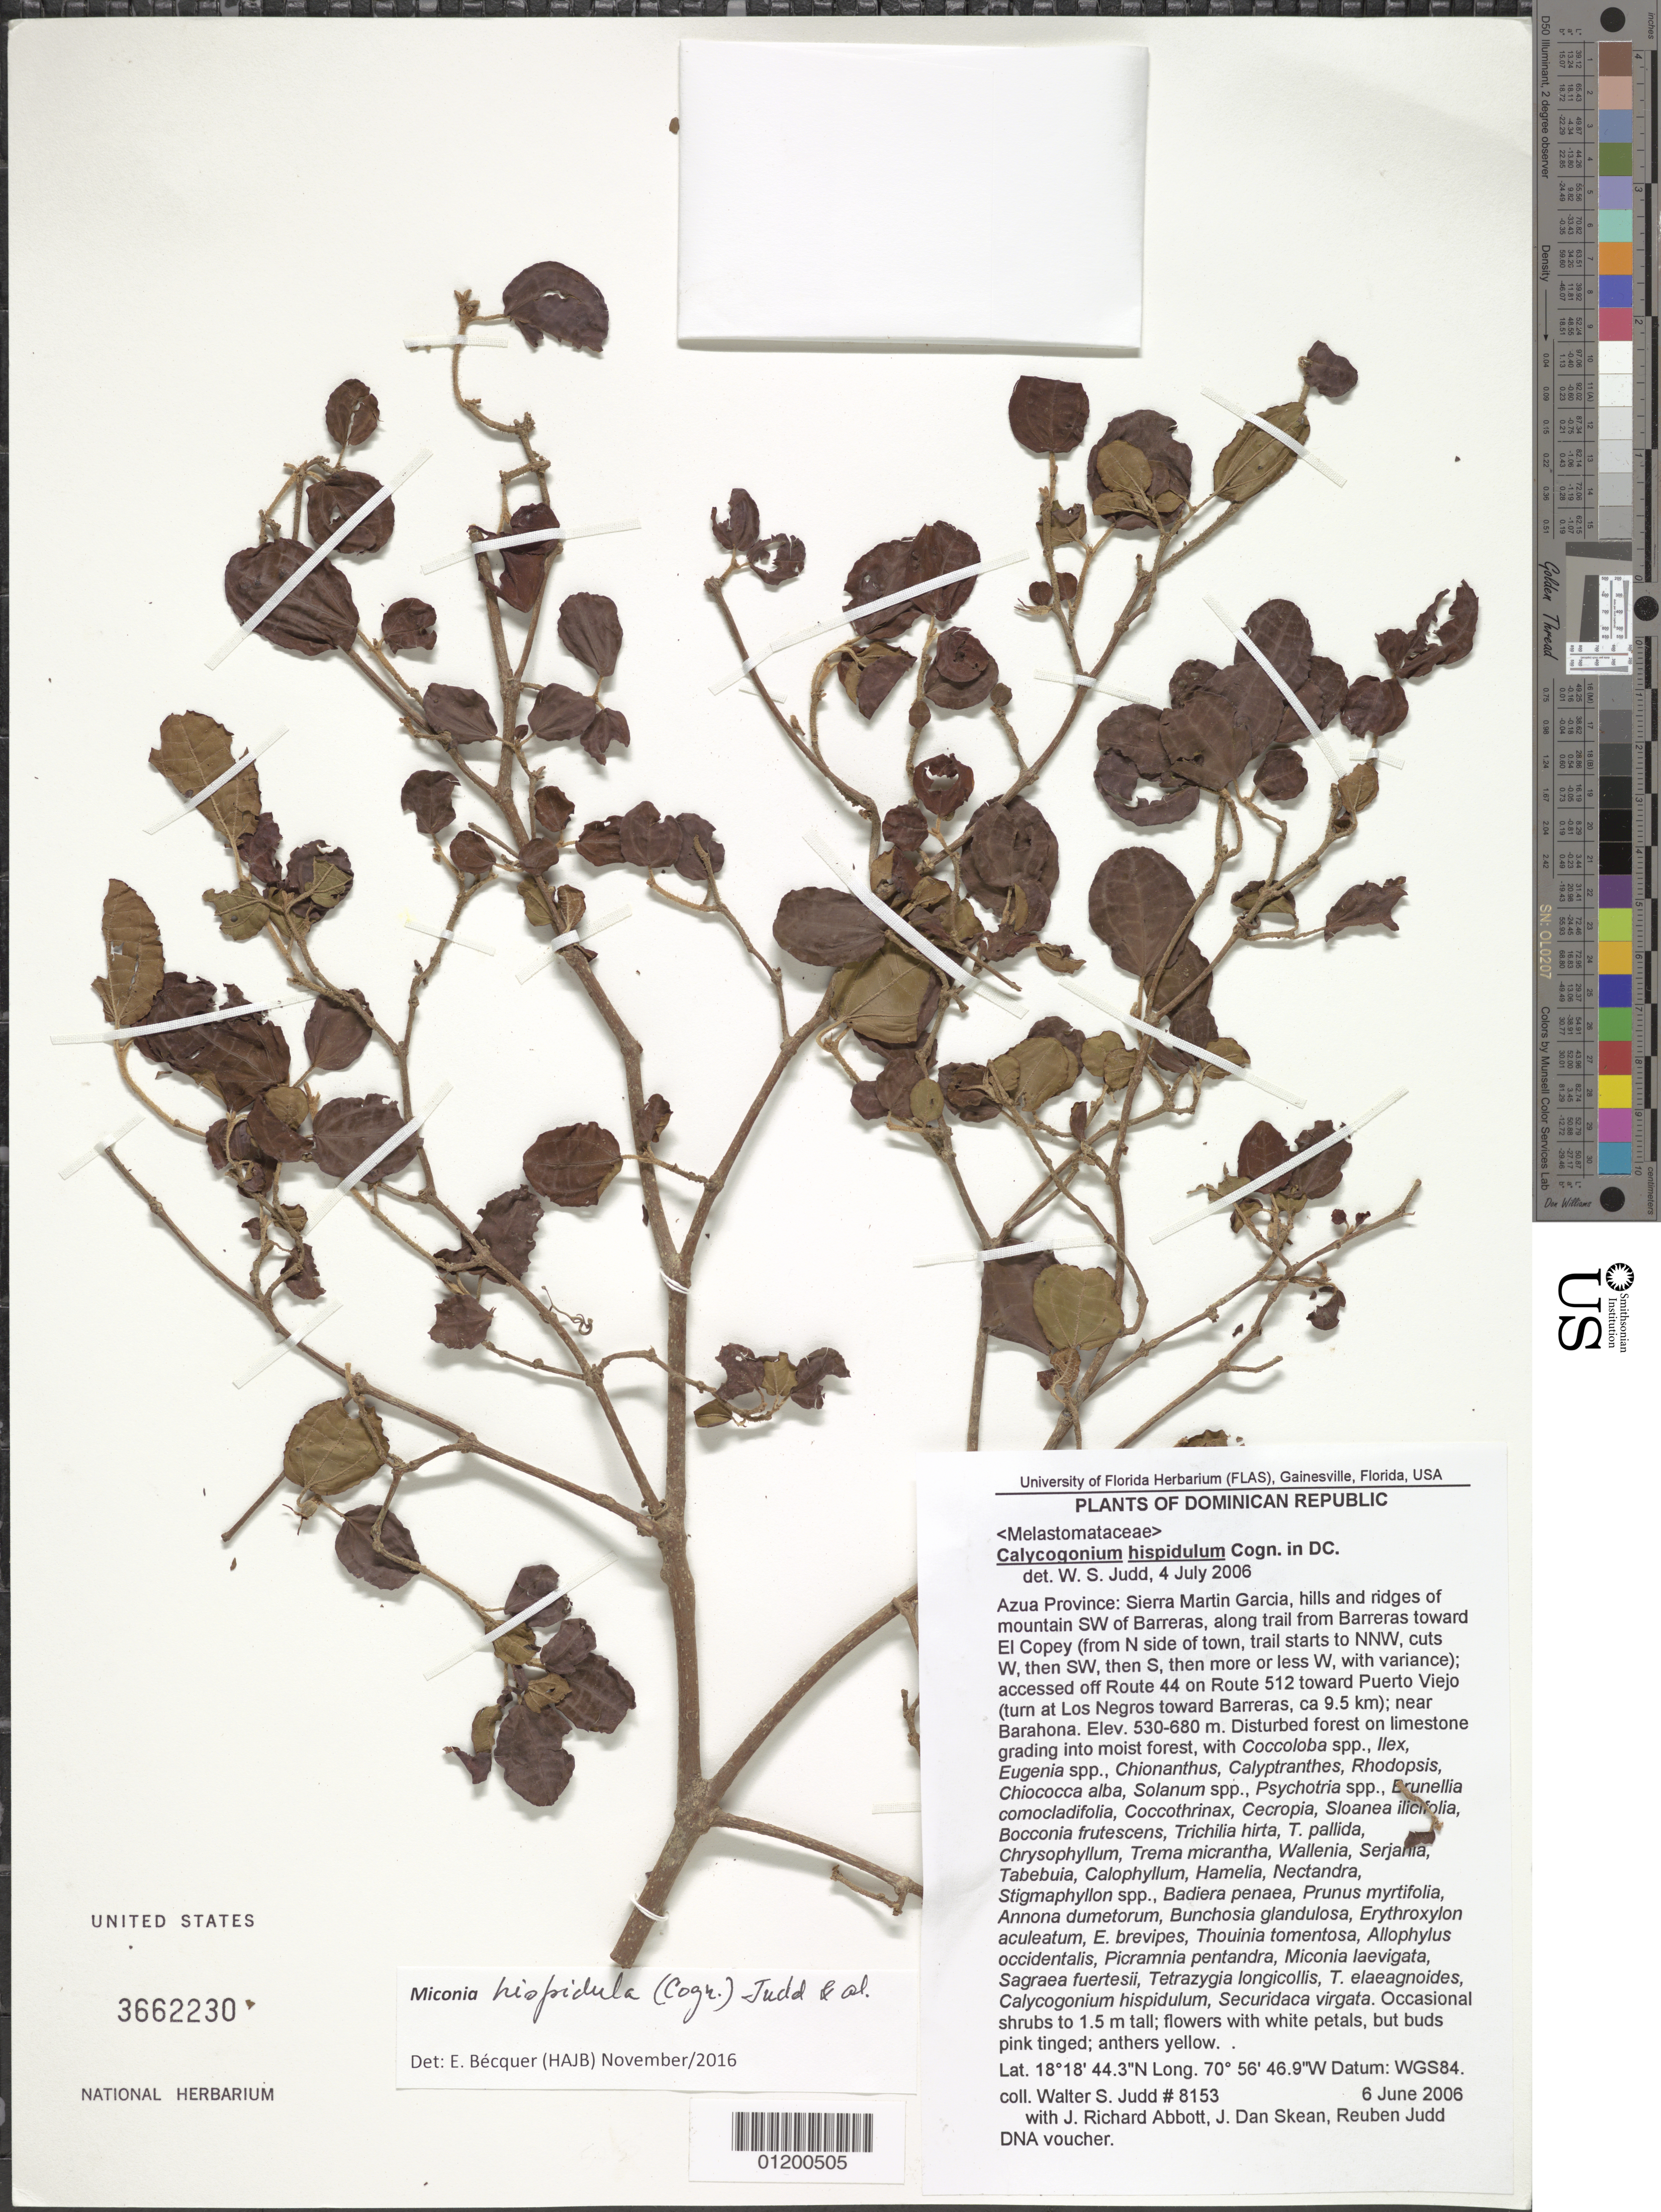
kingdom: Plantae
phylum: Tracheophyta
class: Magnoliopsida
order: Myrtales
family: Melastomataceae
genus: Miconia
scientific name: Miconia hispidula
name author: (Cogn.) Judd et al.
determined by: Bécquer Granados, E. R., (HAJB)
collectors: W. Judd, J. R. Abbott, D. Skean & R. Judd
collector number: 8153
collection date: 2006-06-06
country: Dominican Republic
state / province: Azua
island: Hispaniola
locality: Sierra Martin Garcia, hills and ridges of mountain SW of Barreras, along trail from from Barreras toward El Copey (from N side of town, trail starts to NNW, cuts W, then SW, then S, then moves more or less W, with variance); accessed off Route 44 on Route 512 toward Puerto Viejo (turn at Los Negros toward Barreras, ca 9.5 km); near Barahona. DNA voucher.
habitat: Disturbed forest on limestone grading into moist forest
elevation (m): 530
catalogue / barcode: US 3662230